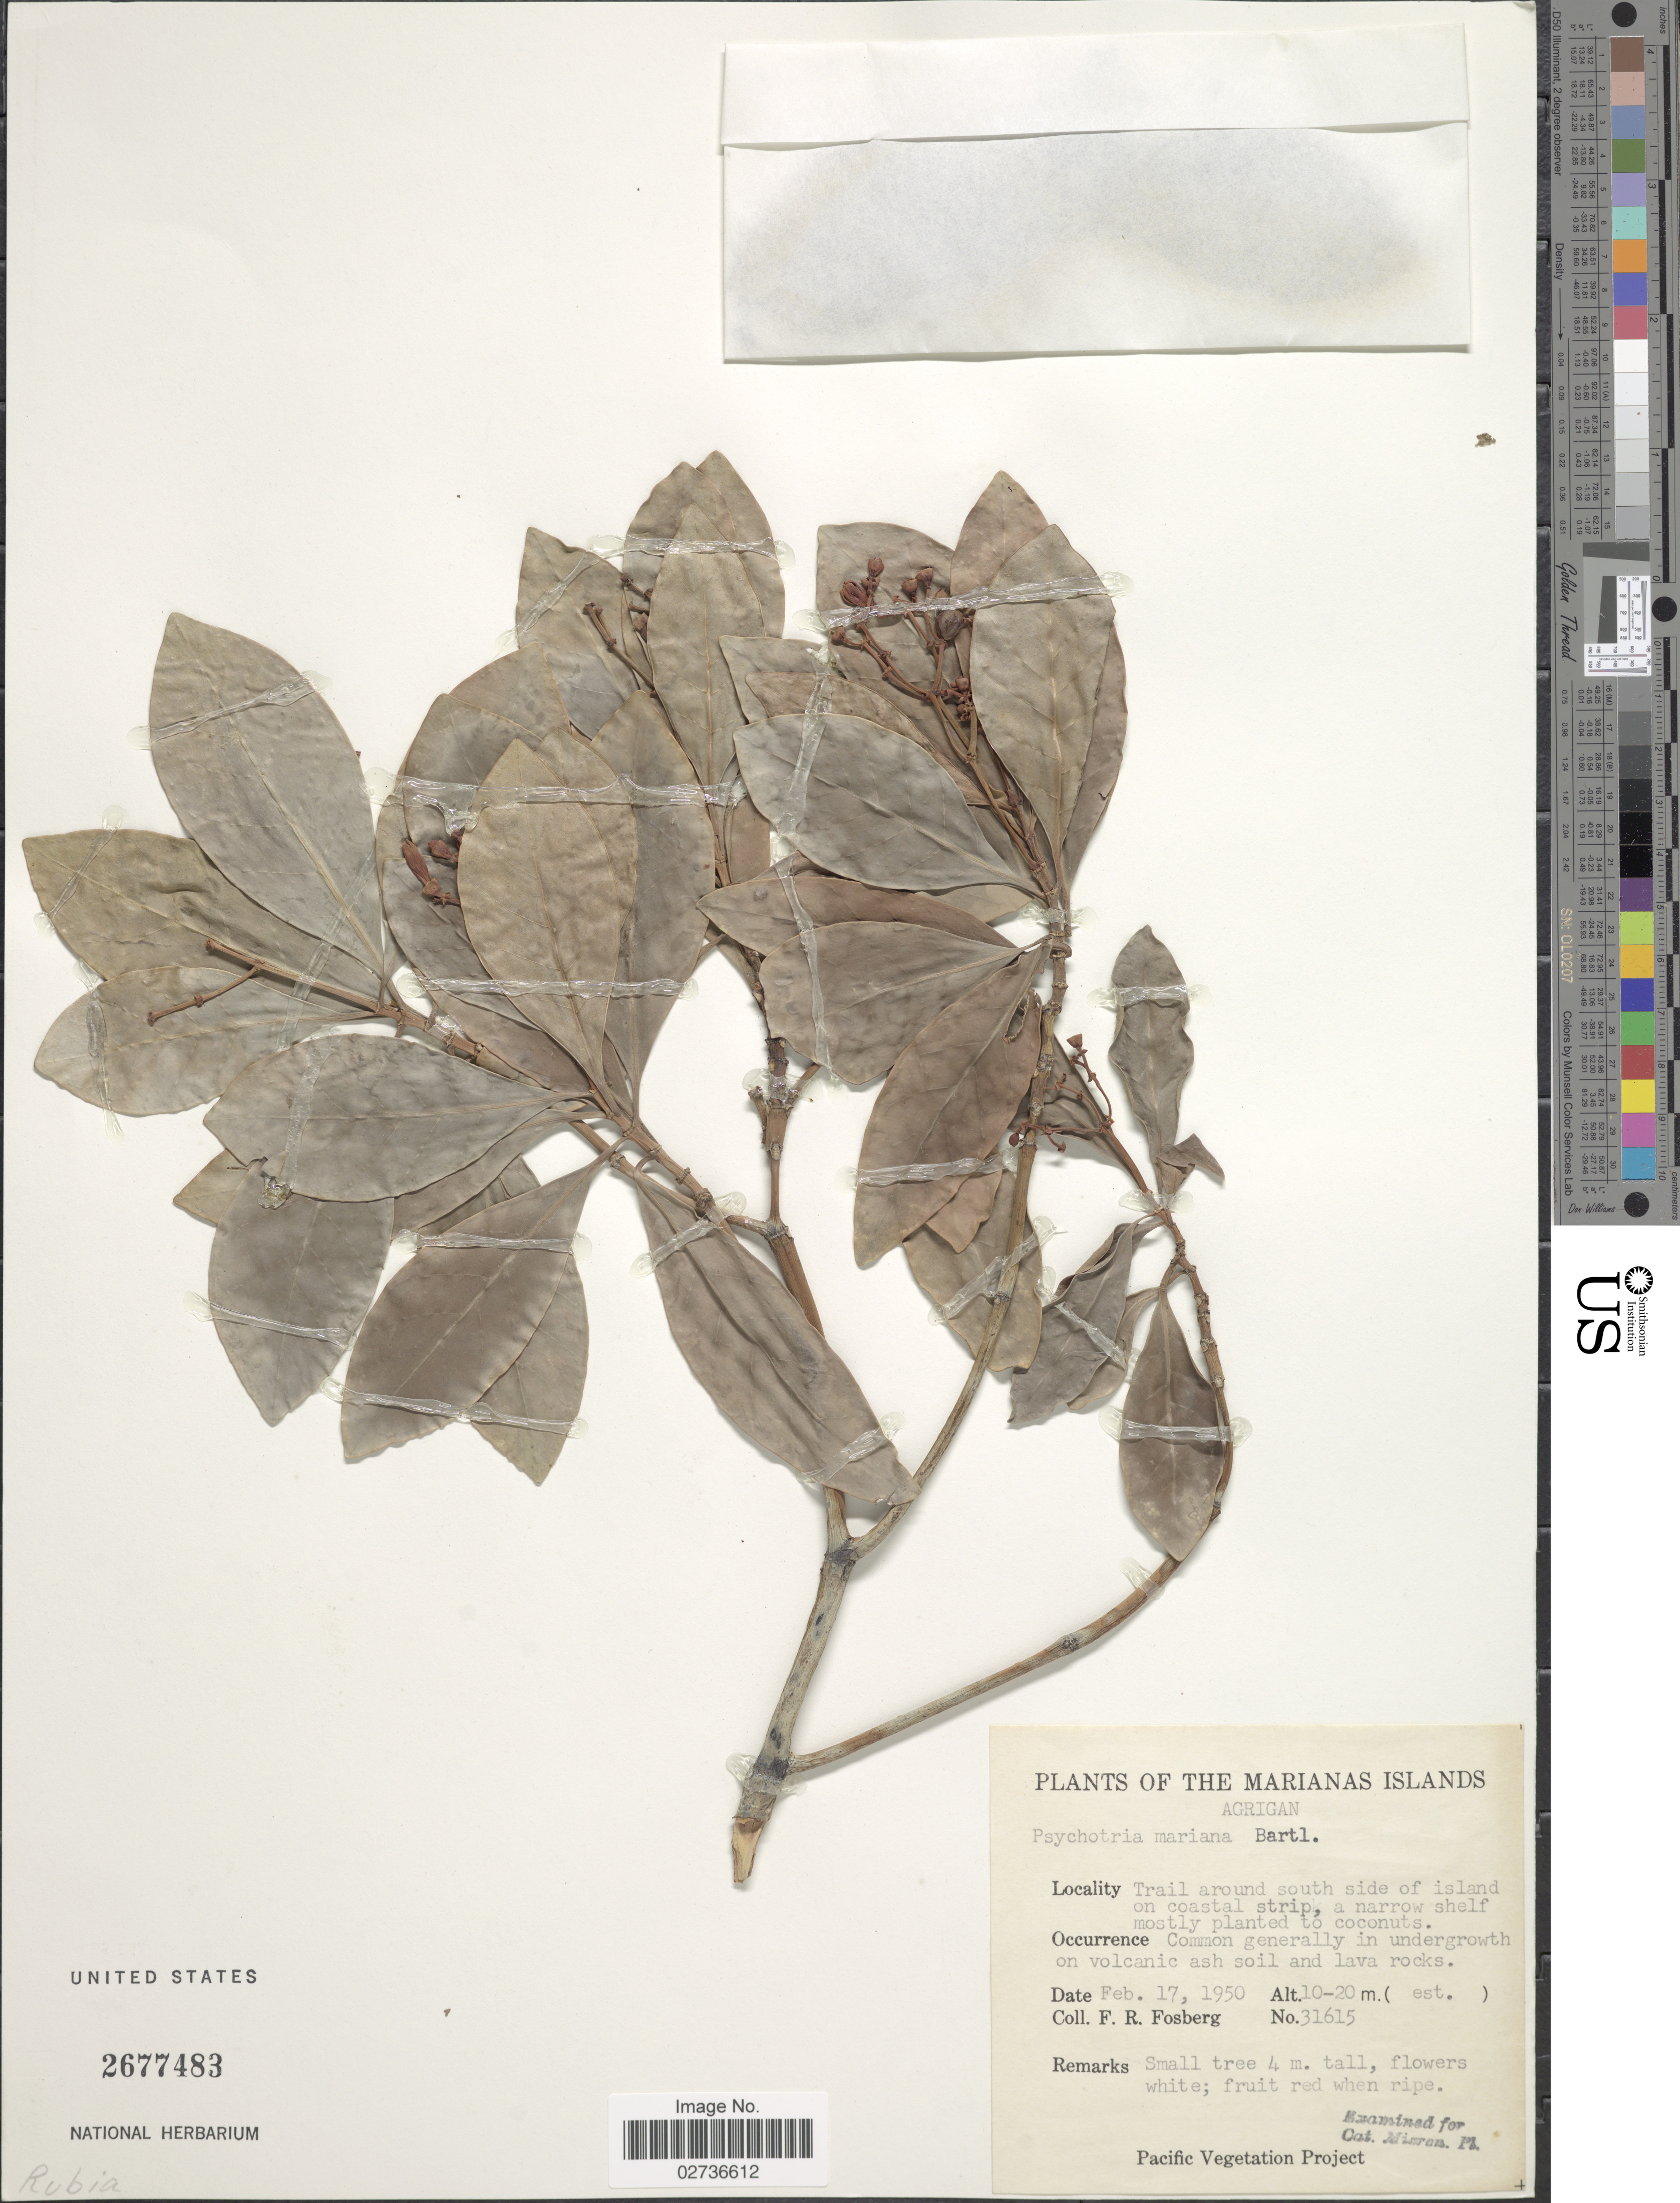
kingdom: Plantae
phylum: Tracheophyta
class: Magnoliopsida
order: Gentianales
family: Rubiaceae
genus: Psychotria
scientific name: Psychotria mariana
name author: Bartl. ex DC.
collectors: F. R. Fosberg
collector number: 31615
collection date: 1950-02-17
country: Northern Mariana Islands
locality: The Marianas Islands, Agrigan, Trail around south side of island on coastal strip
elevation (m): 10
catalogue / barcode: US 2677483